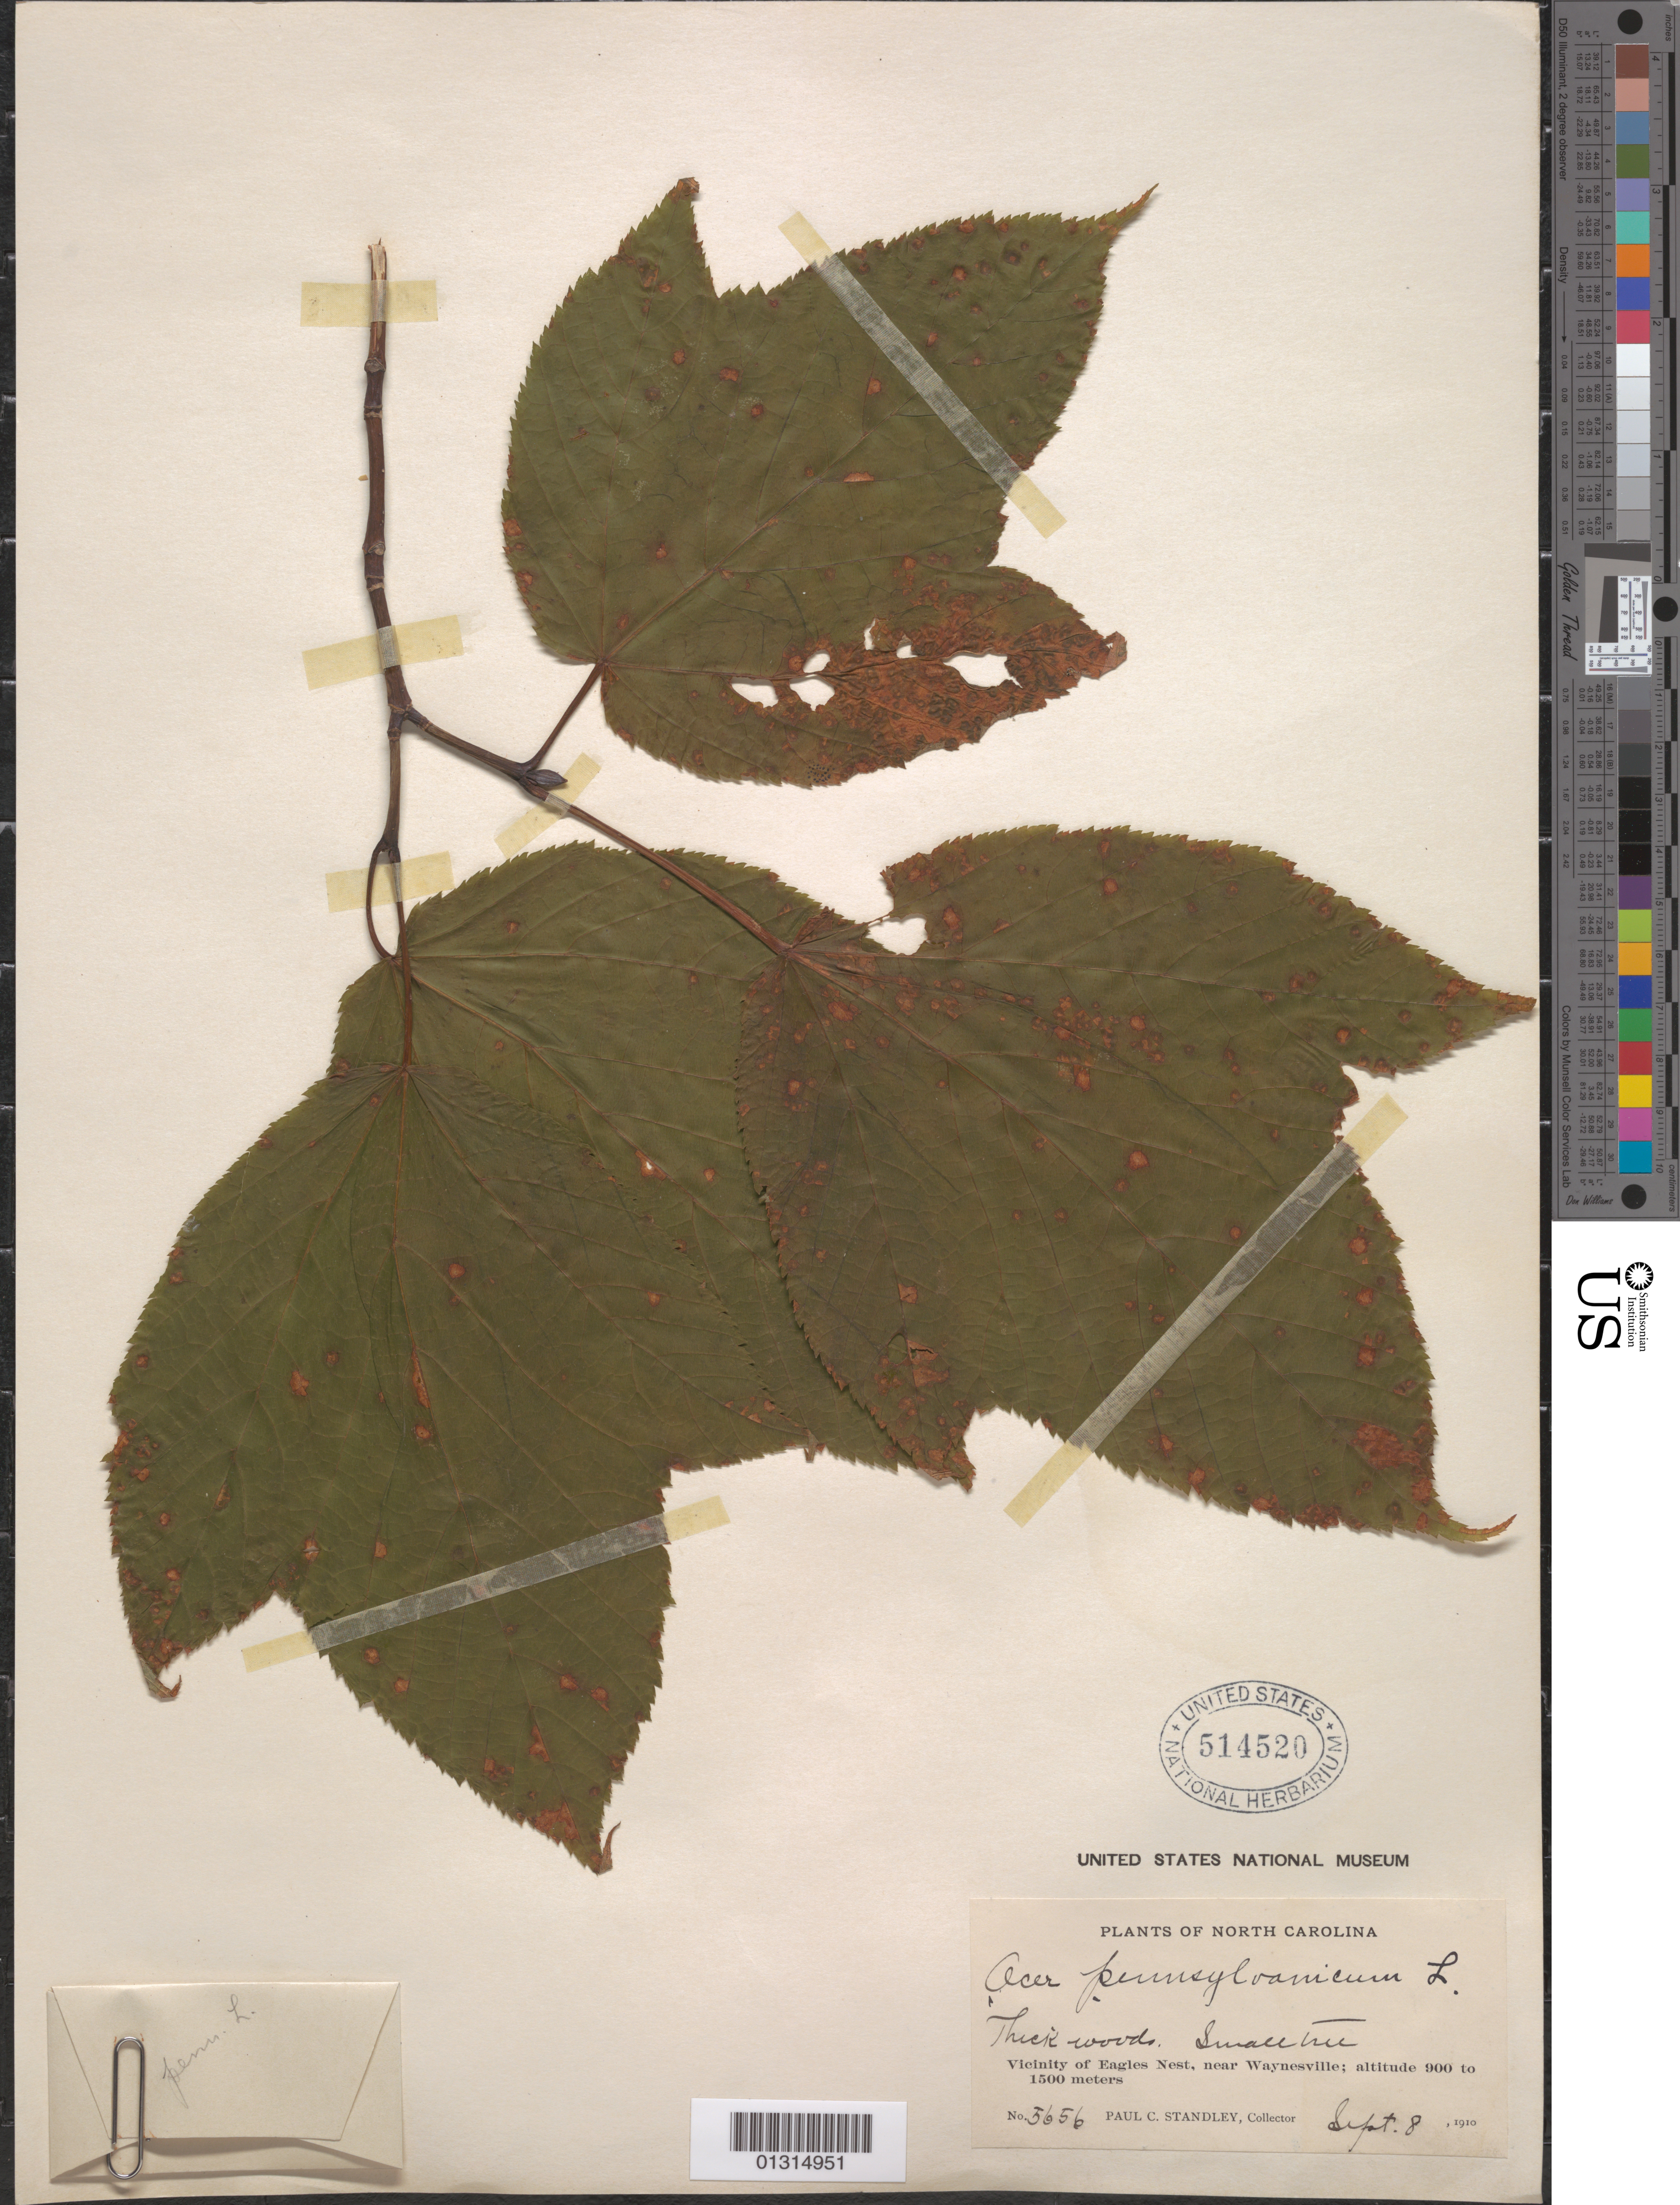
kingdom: Plantae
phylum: Tracheophyta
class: Magnoliopsida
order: Sapindales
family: Sapindaceae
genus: Acer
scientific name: Acer pensylvanicum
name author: L.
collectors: P. C. Standley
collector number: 5656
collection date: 1910-09-08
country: United States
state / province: North Carolina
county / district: Haywood County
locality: Waynesville, vicinity of Eagles Nest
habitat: Thick woods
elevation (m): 900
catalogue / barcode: US 514520